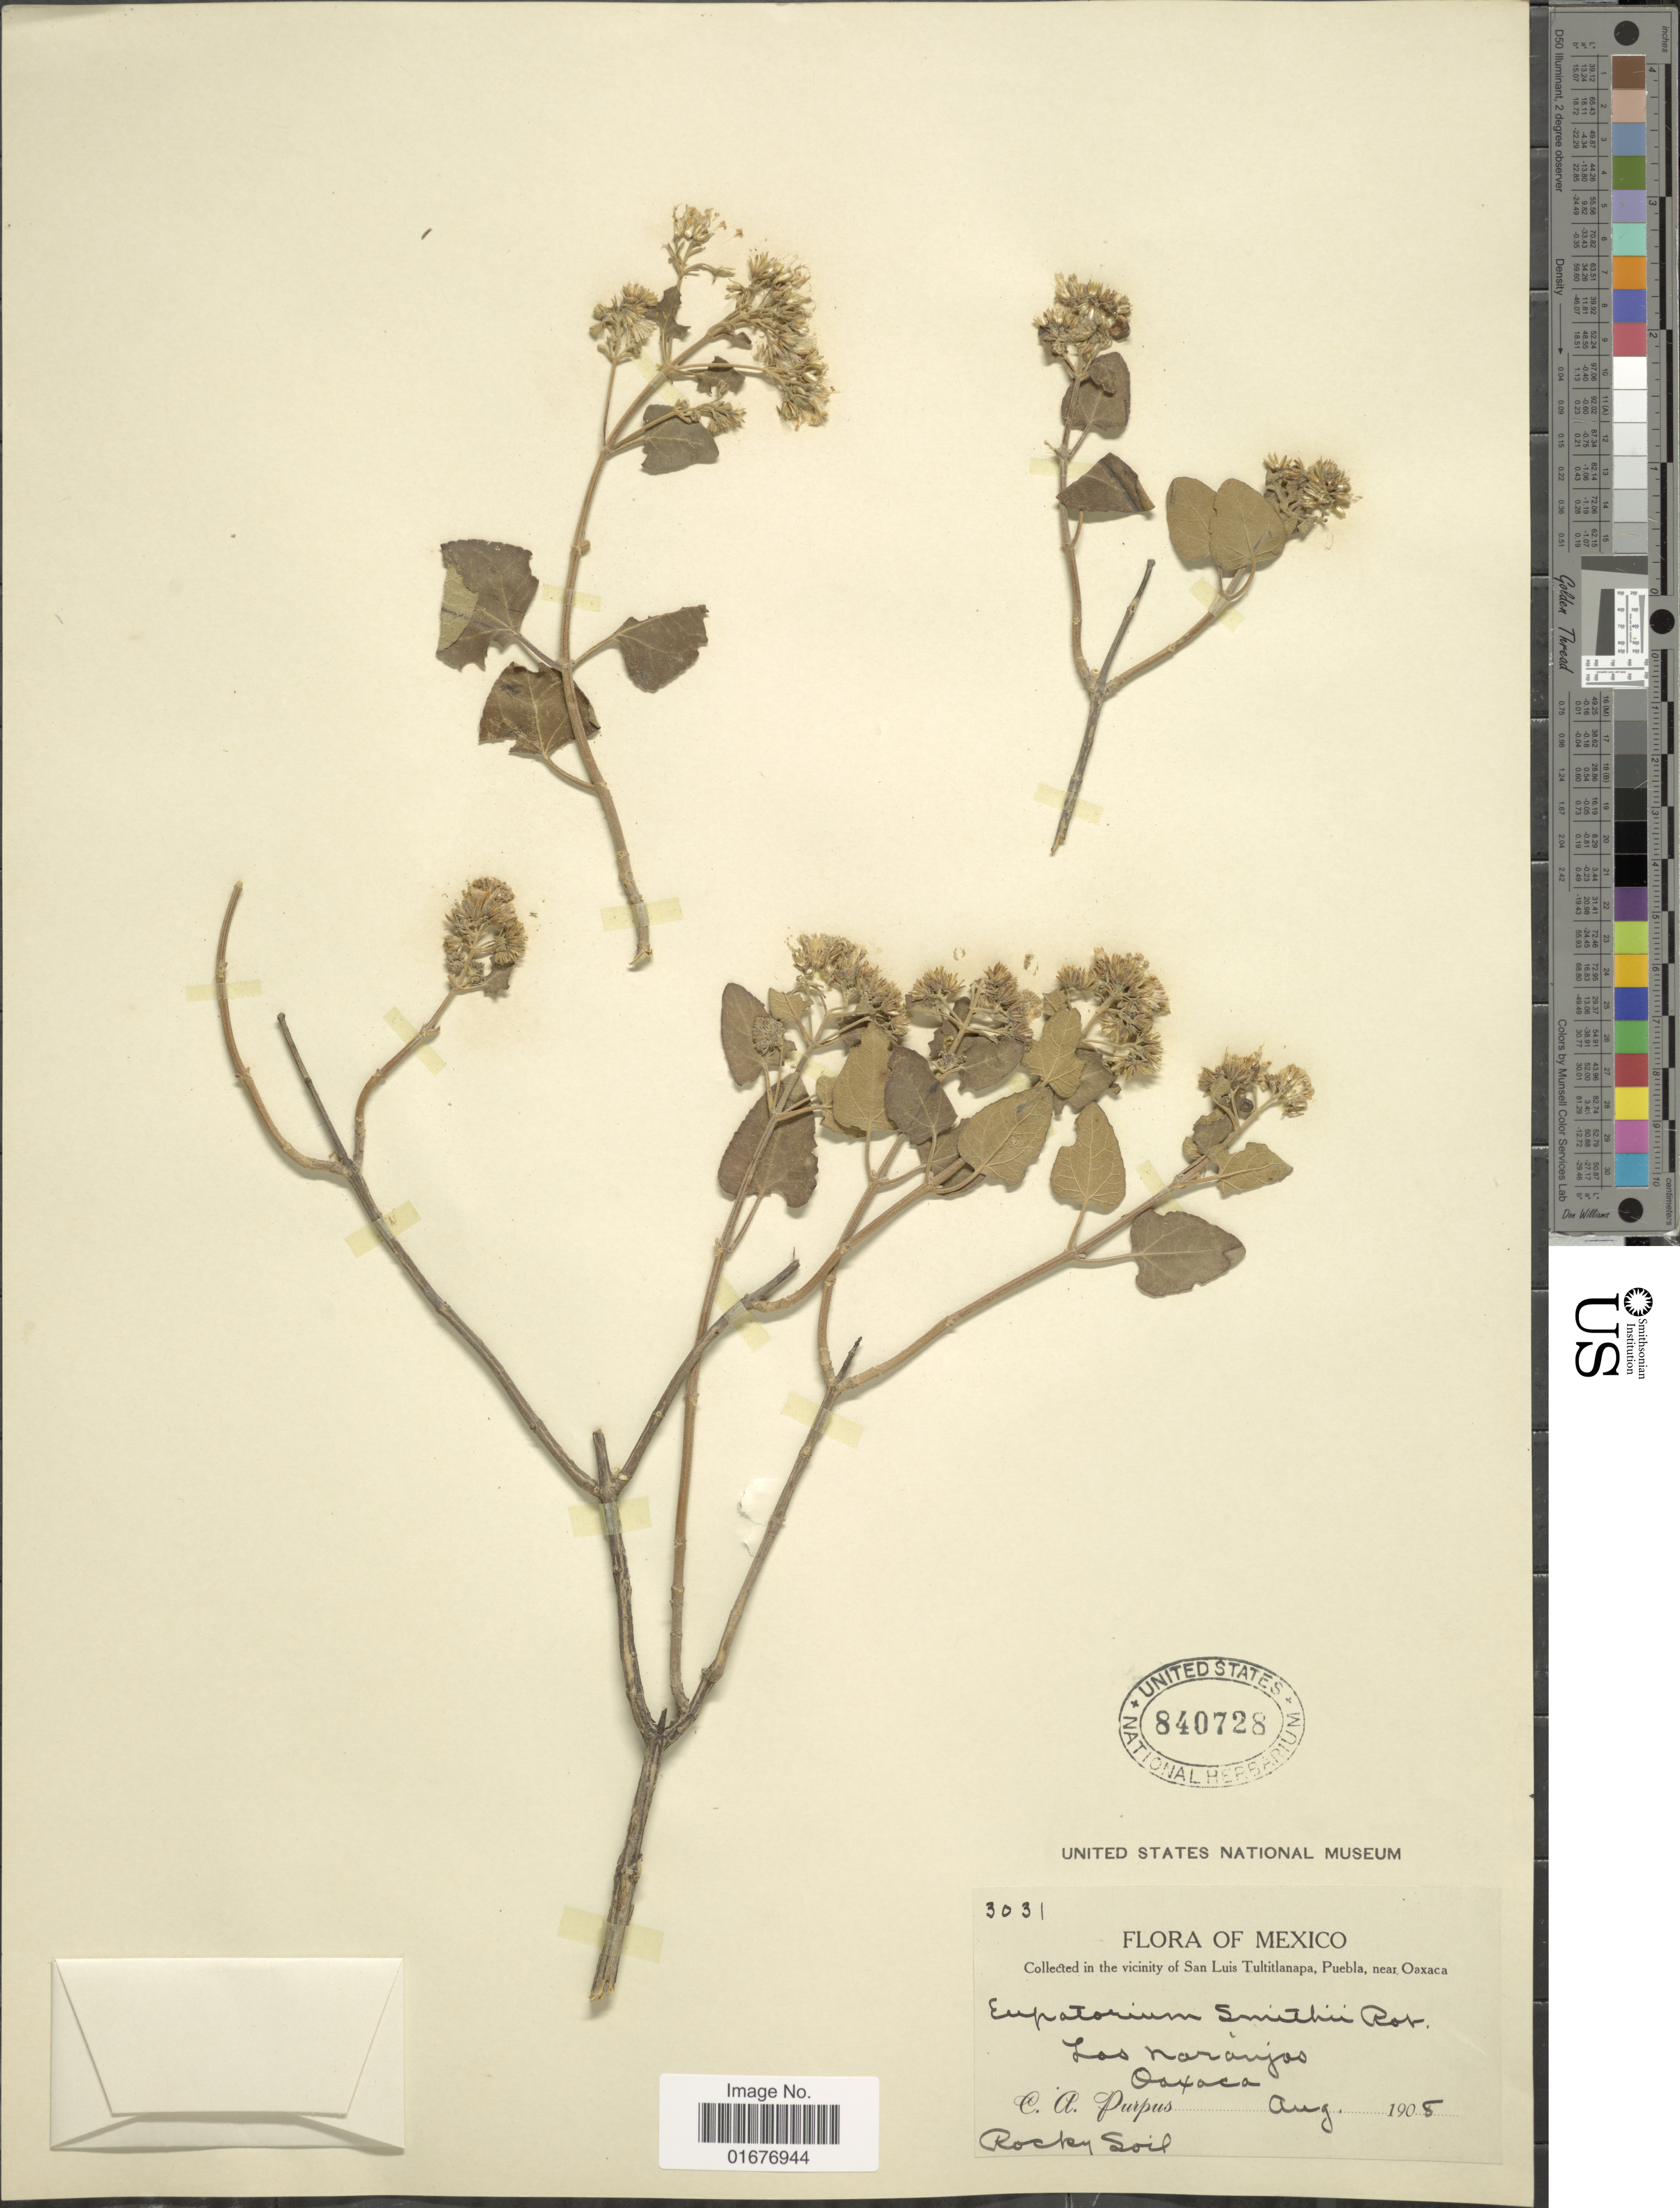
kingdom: Plantae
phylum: Tracheophyta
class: Magnoliopsida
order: Asterales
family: Asteraceae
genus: Ageratina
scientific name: Ageratina tomentella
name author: (Schrad.) R.M. King & H. Rob.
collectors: C. A. Purpus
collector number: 3031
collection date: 1905-08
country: Mexico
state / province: Oaxaca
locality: Los Narayas, Oaxaca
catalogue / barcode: US 840728